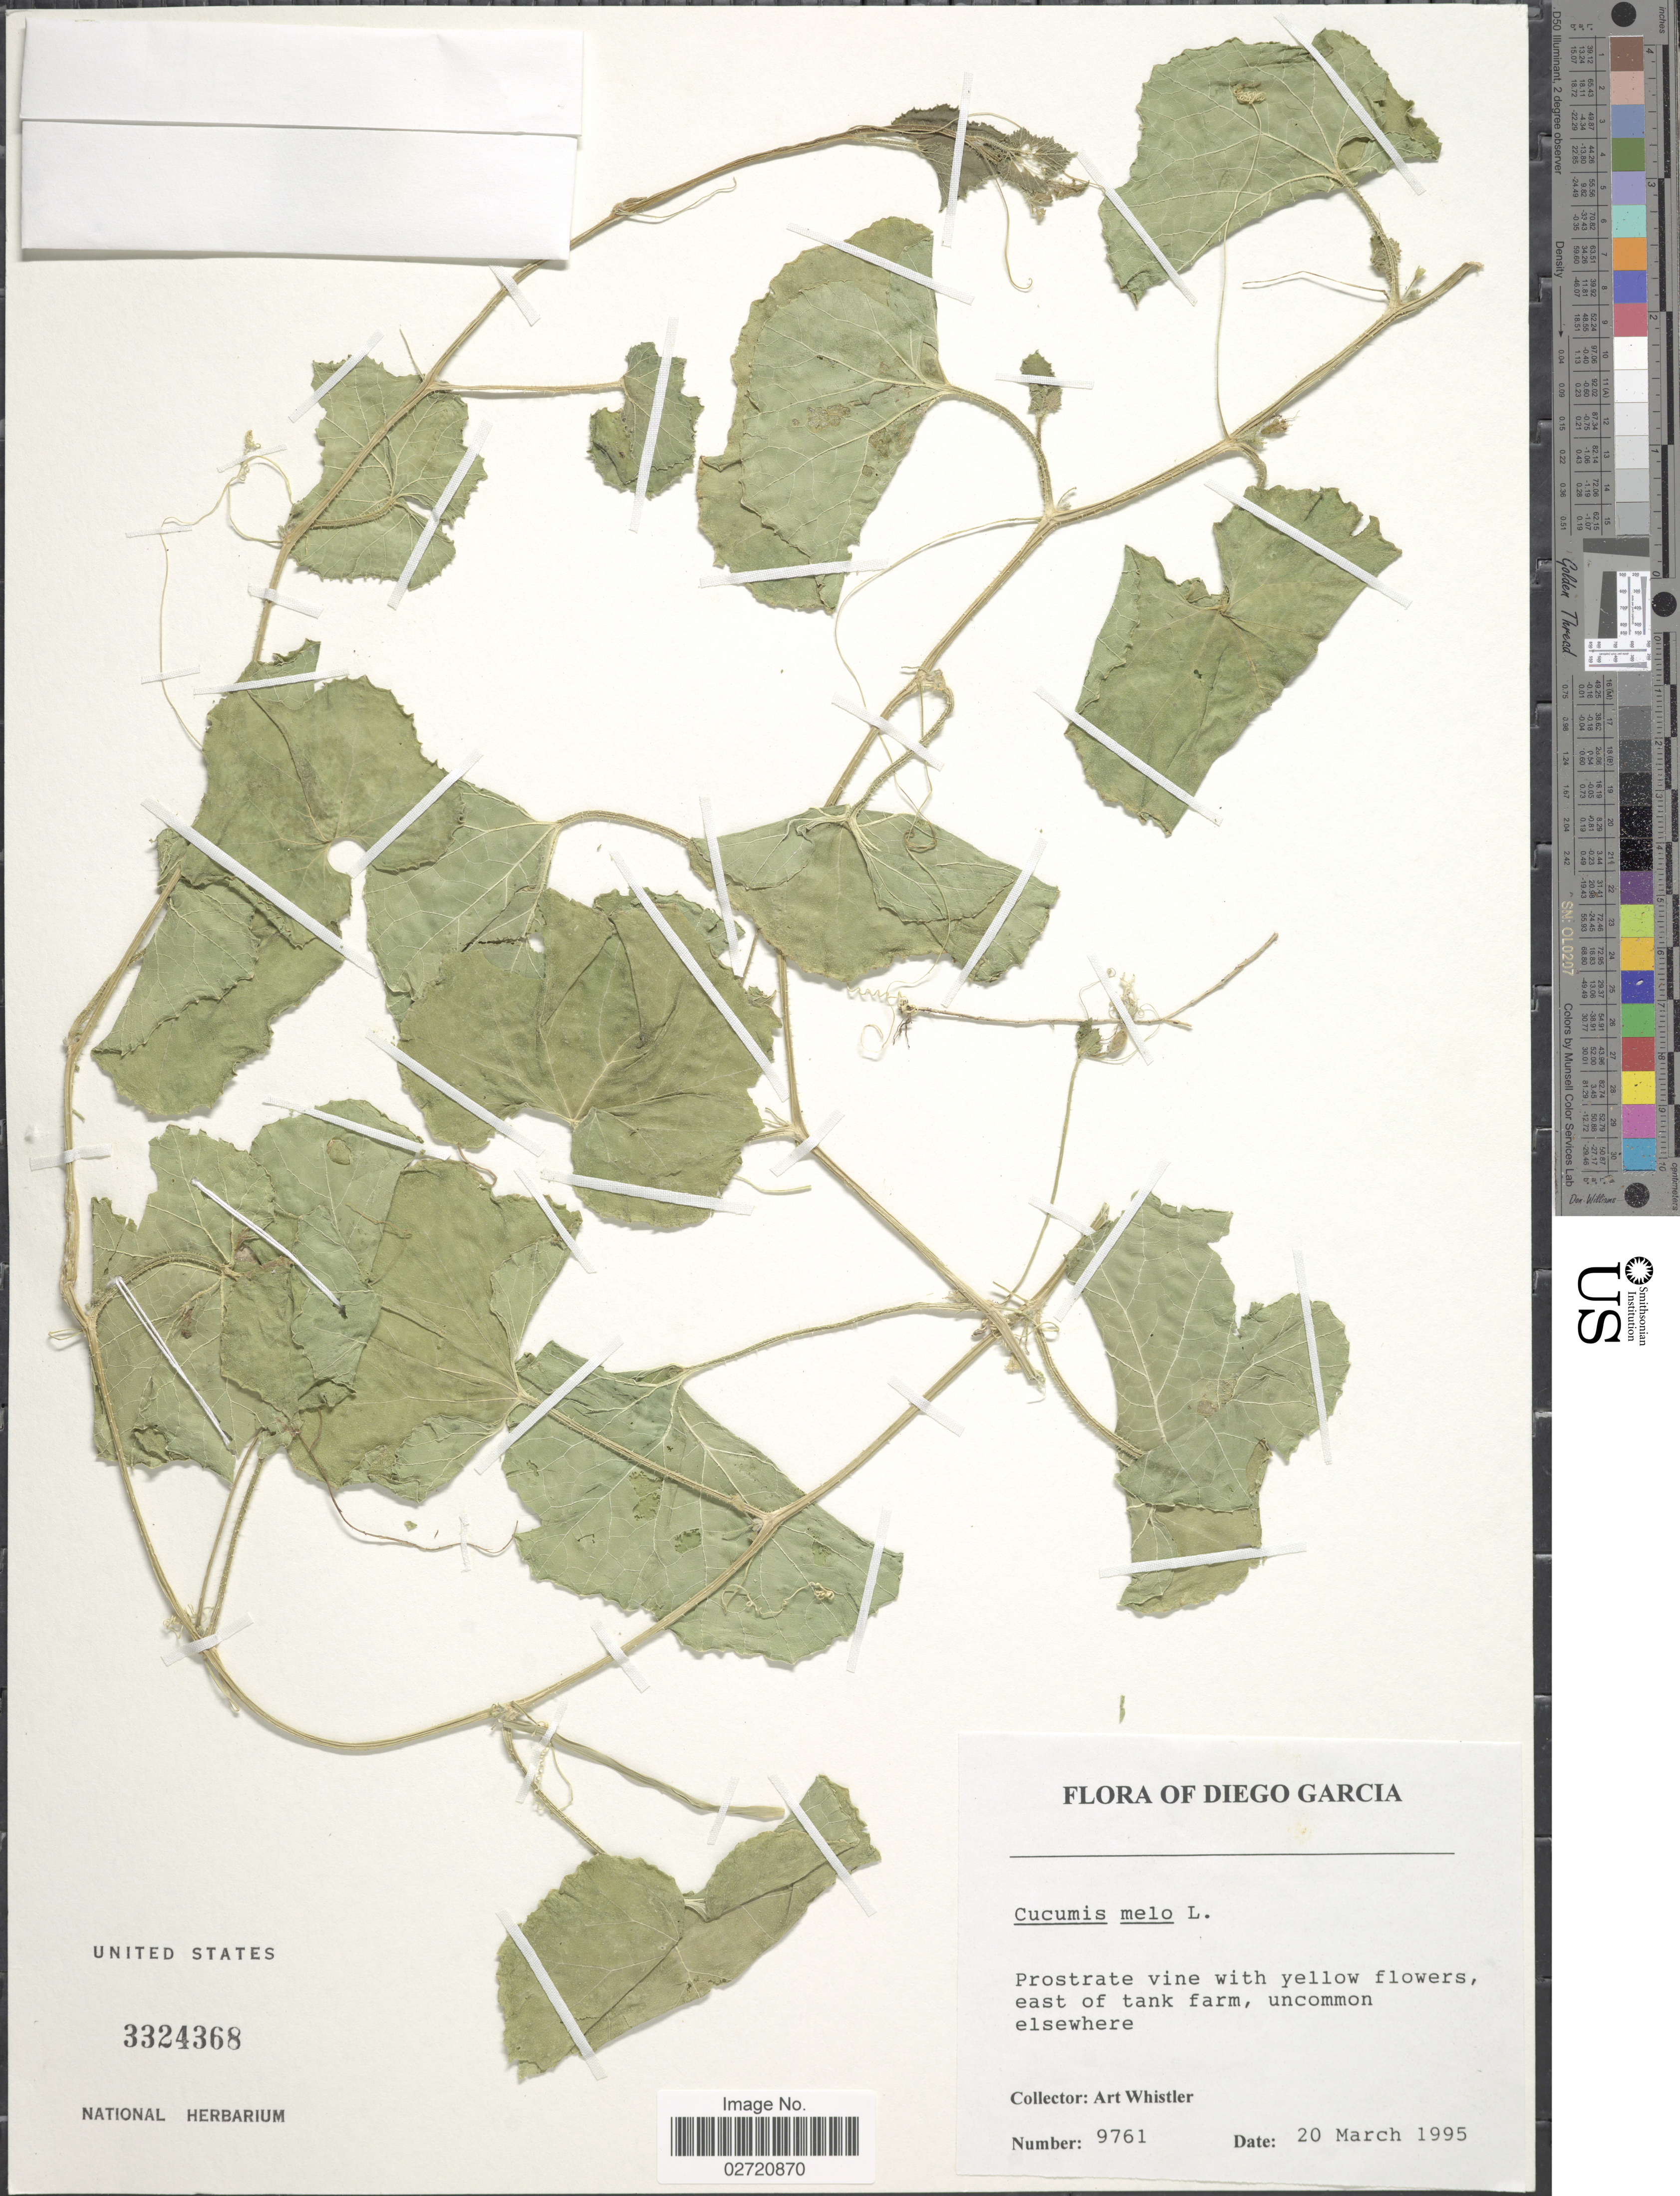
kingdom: Plantae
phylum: Tracheophyta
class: Magnoliopsida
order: Cucurbitales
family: Cucurbitaceae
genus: Cucumis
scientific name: Cucumis melo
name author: L.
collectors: A. Whistler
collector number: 9761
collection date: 1995-03-20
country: British Indian Ocean Territory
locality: Diego Garcia, east of tank farm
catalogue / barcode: US 3324368